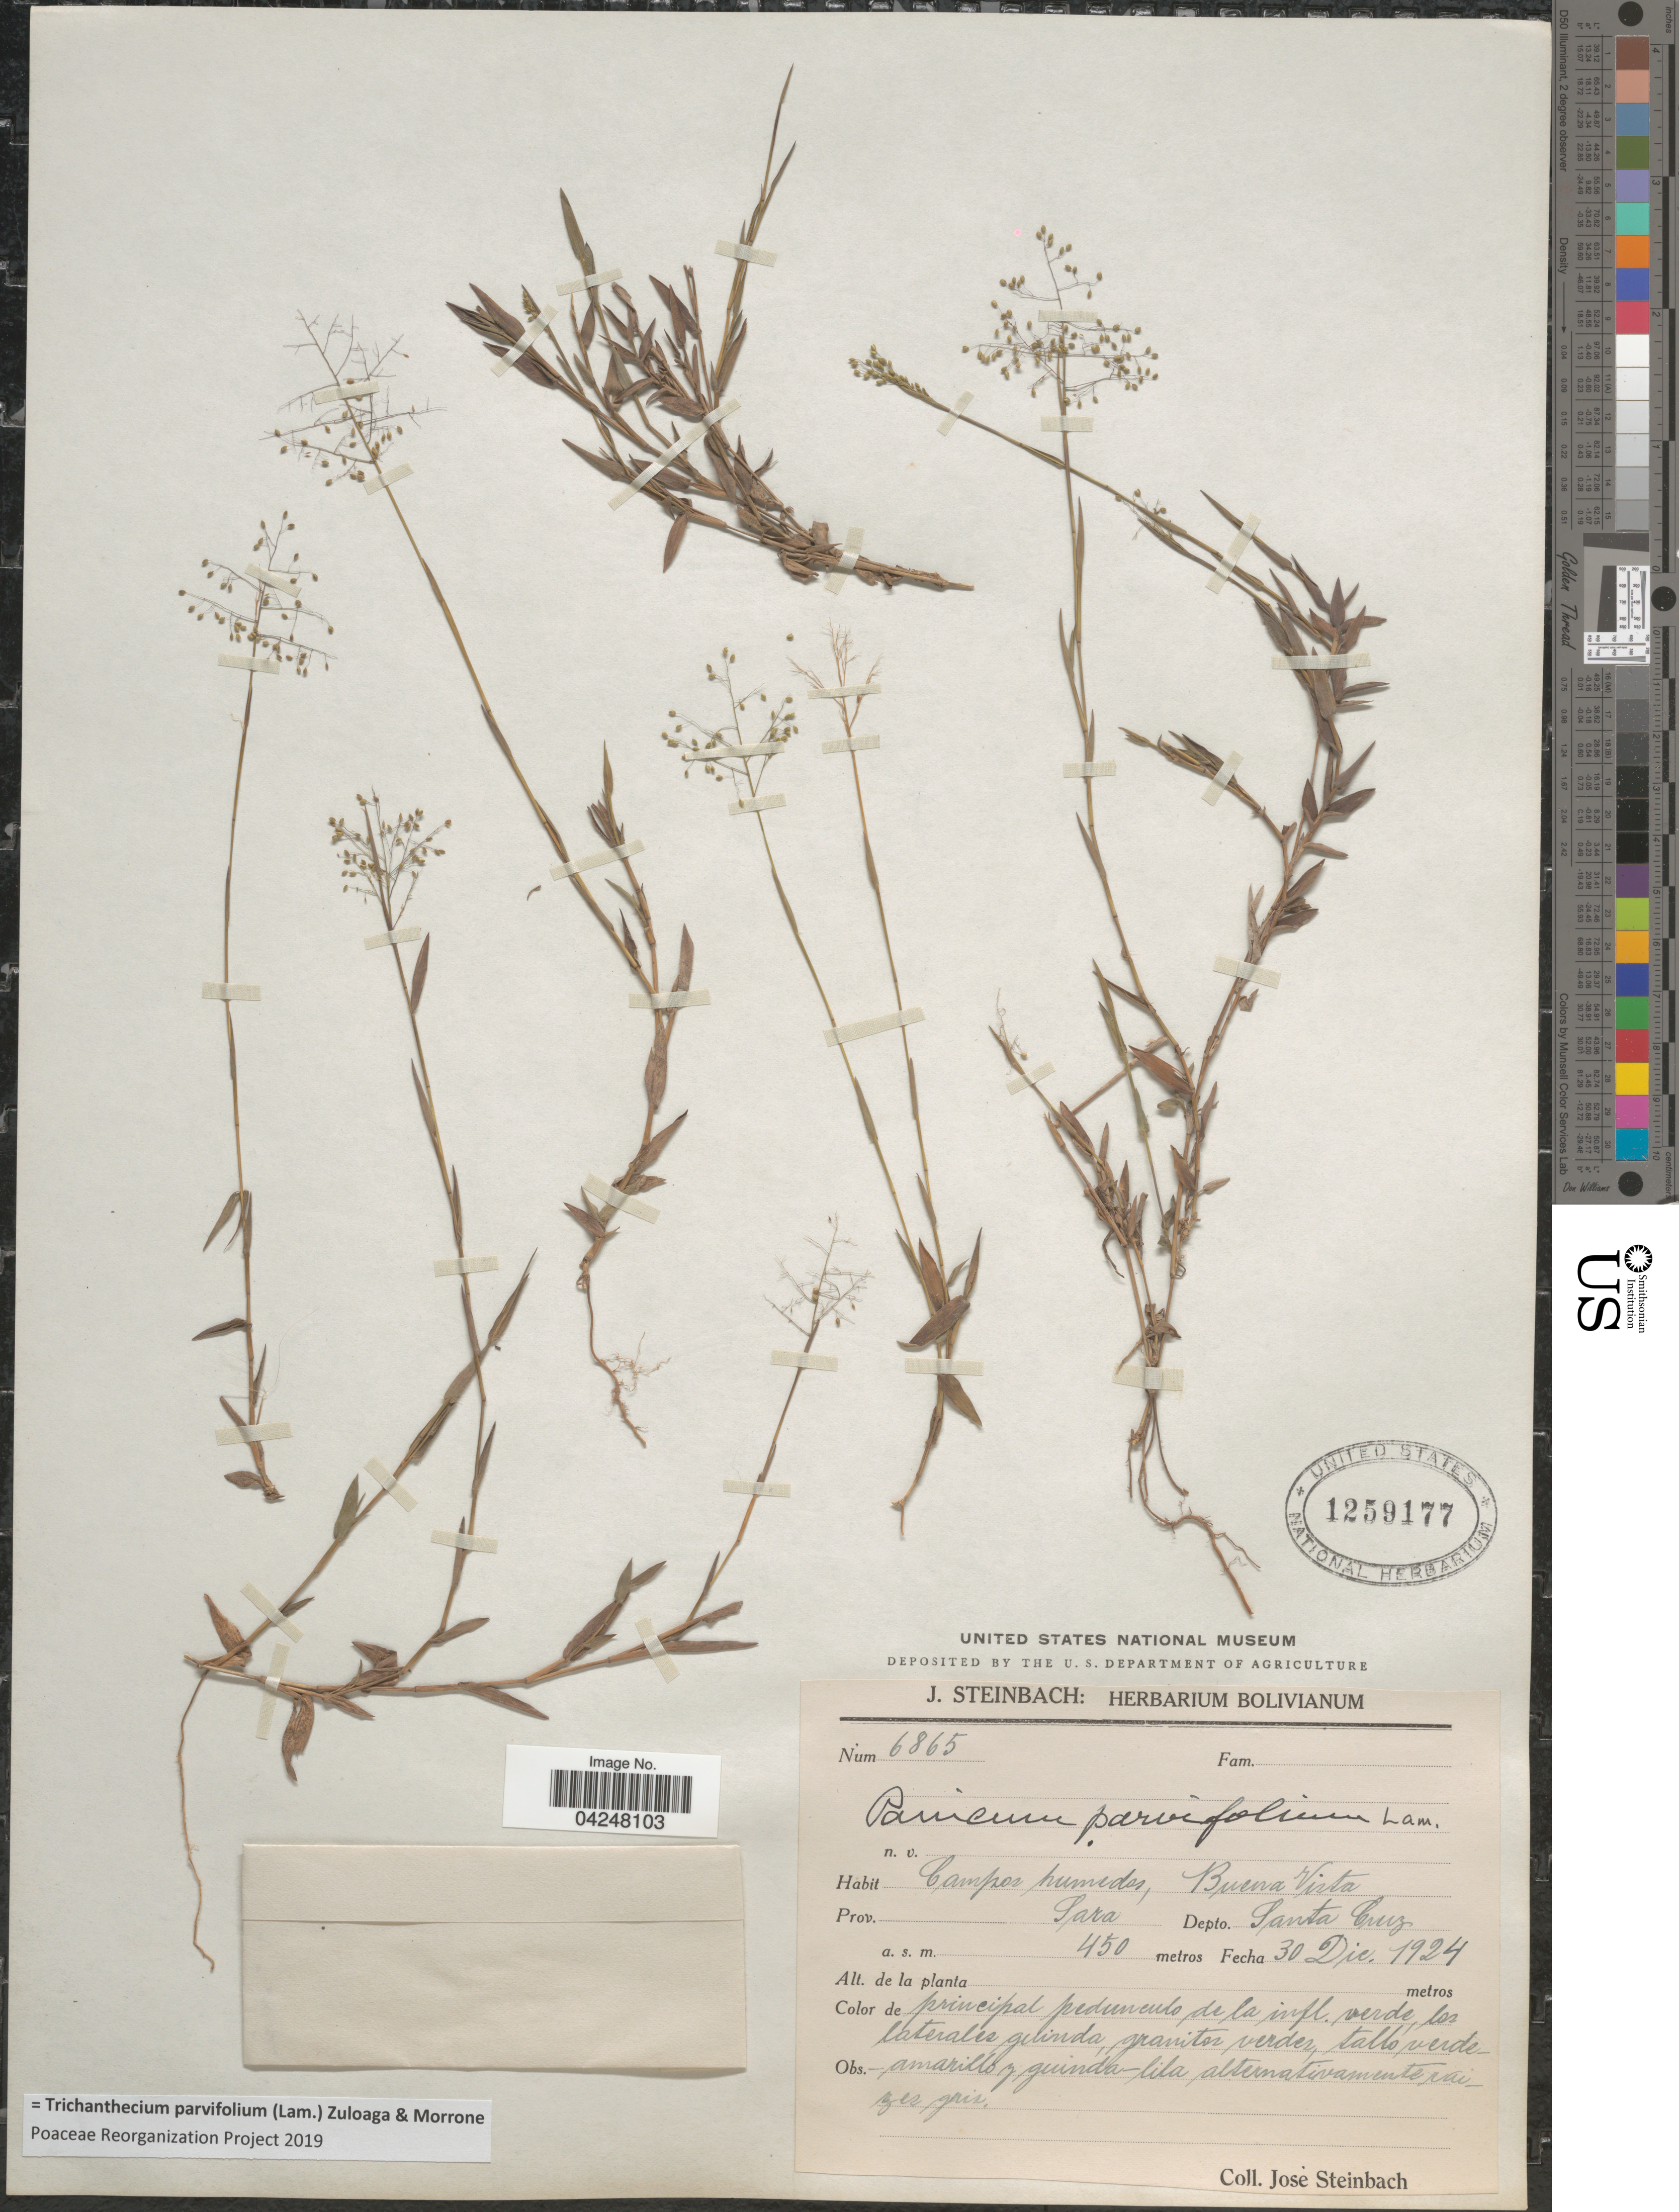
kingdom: Plantae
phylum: Tracheophyta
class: Liliopsida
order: Poales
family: Poaceae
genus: Trichanthecium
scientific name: Trichanthecium parvifolium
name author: (Lam.) Zuloaga & Morrone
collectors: J. Steinbach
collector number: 6865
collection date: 1924-12-30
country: Bolivia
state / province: Santa Cruz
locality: Campos humedos, Buena Vista. Prov. Sara. Depto. Santa Cruz.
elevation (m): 450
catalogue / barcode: US 1259177